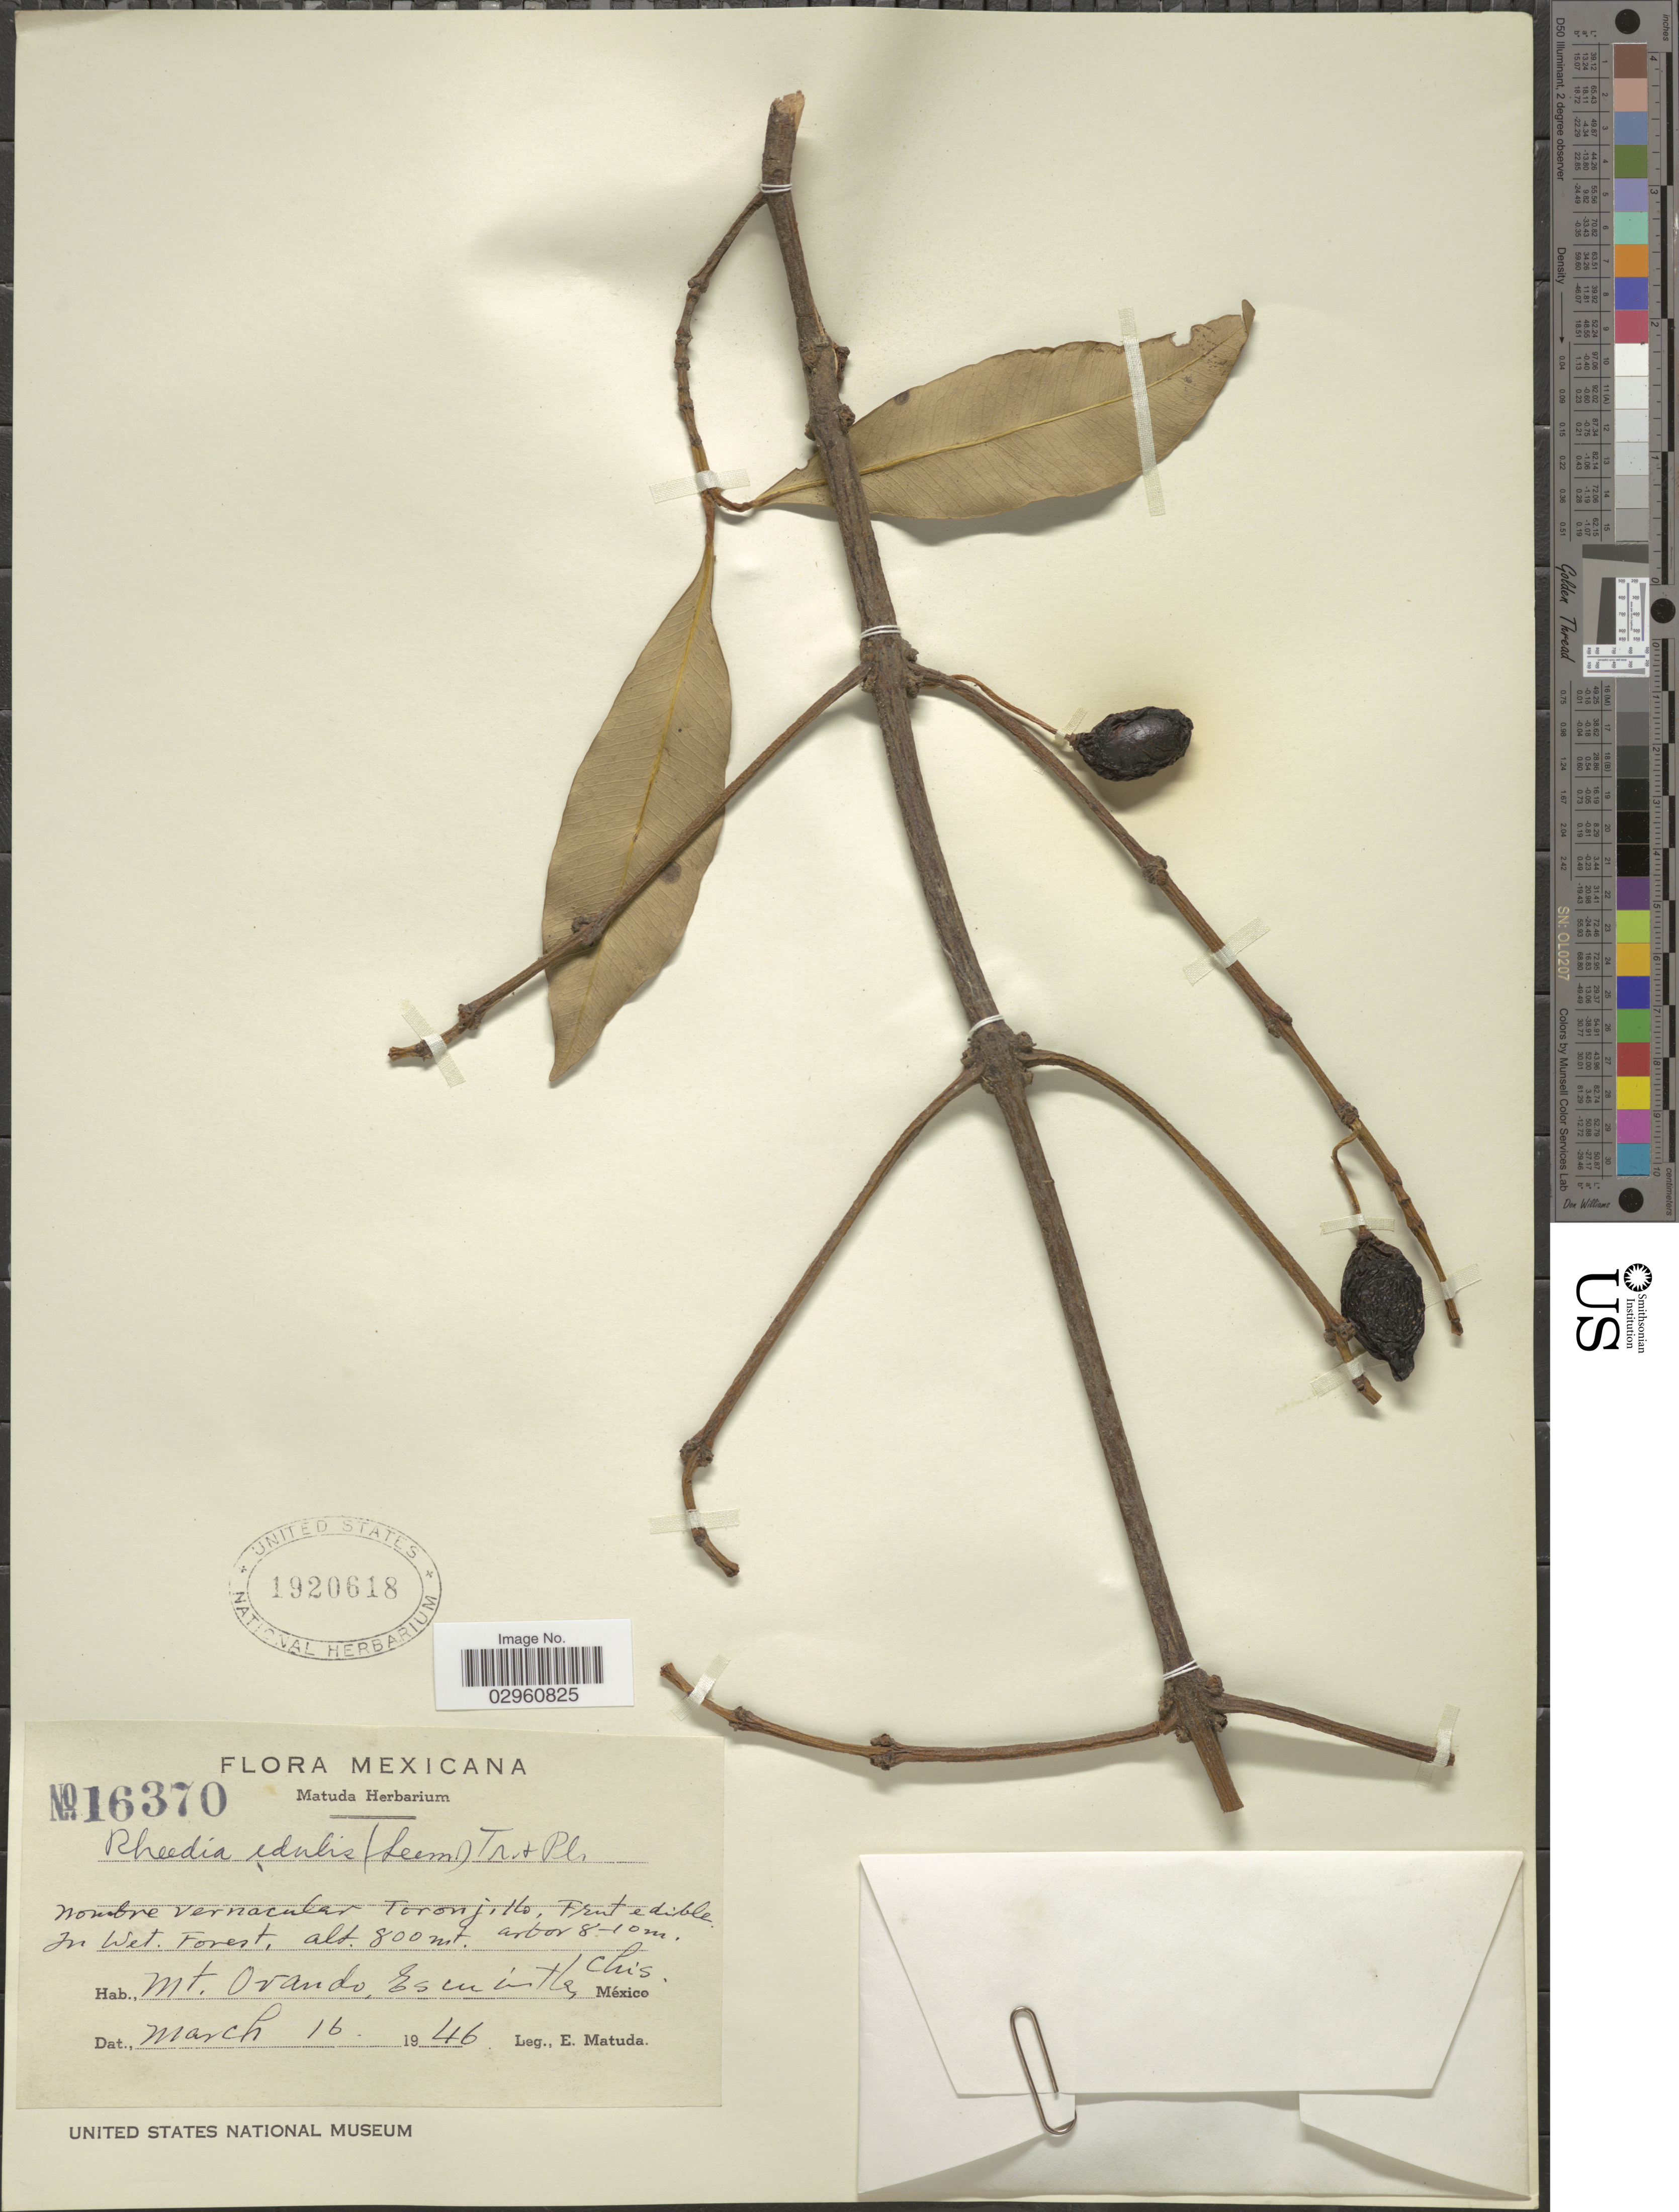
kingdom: Plantae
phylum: Tracheophyta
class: Magnoliopsida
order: Malpighiales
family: Clusiaceae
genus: Garcinia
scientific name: Garcinia intermedia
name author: (Pittier) Hammel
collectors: E. Matuda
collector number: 16370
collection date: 1946-03-16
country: Mexico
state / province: Chiapas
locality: Mt. Ovando, Escuintla.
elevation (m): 800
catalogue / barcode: US 1920618